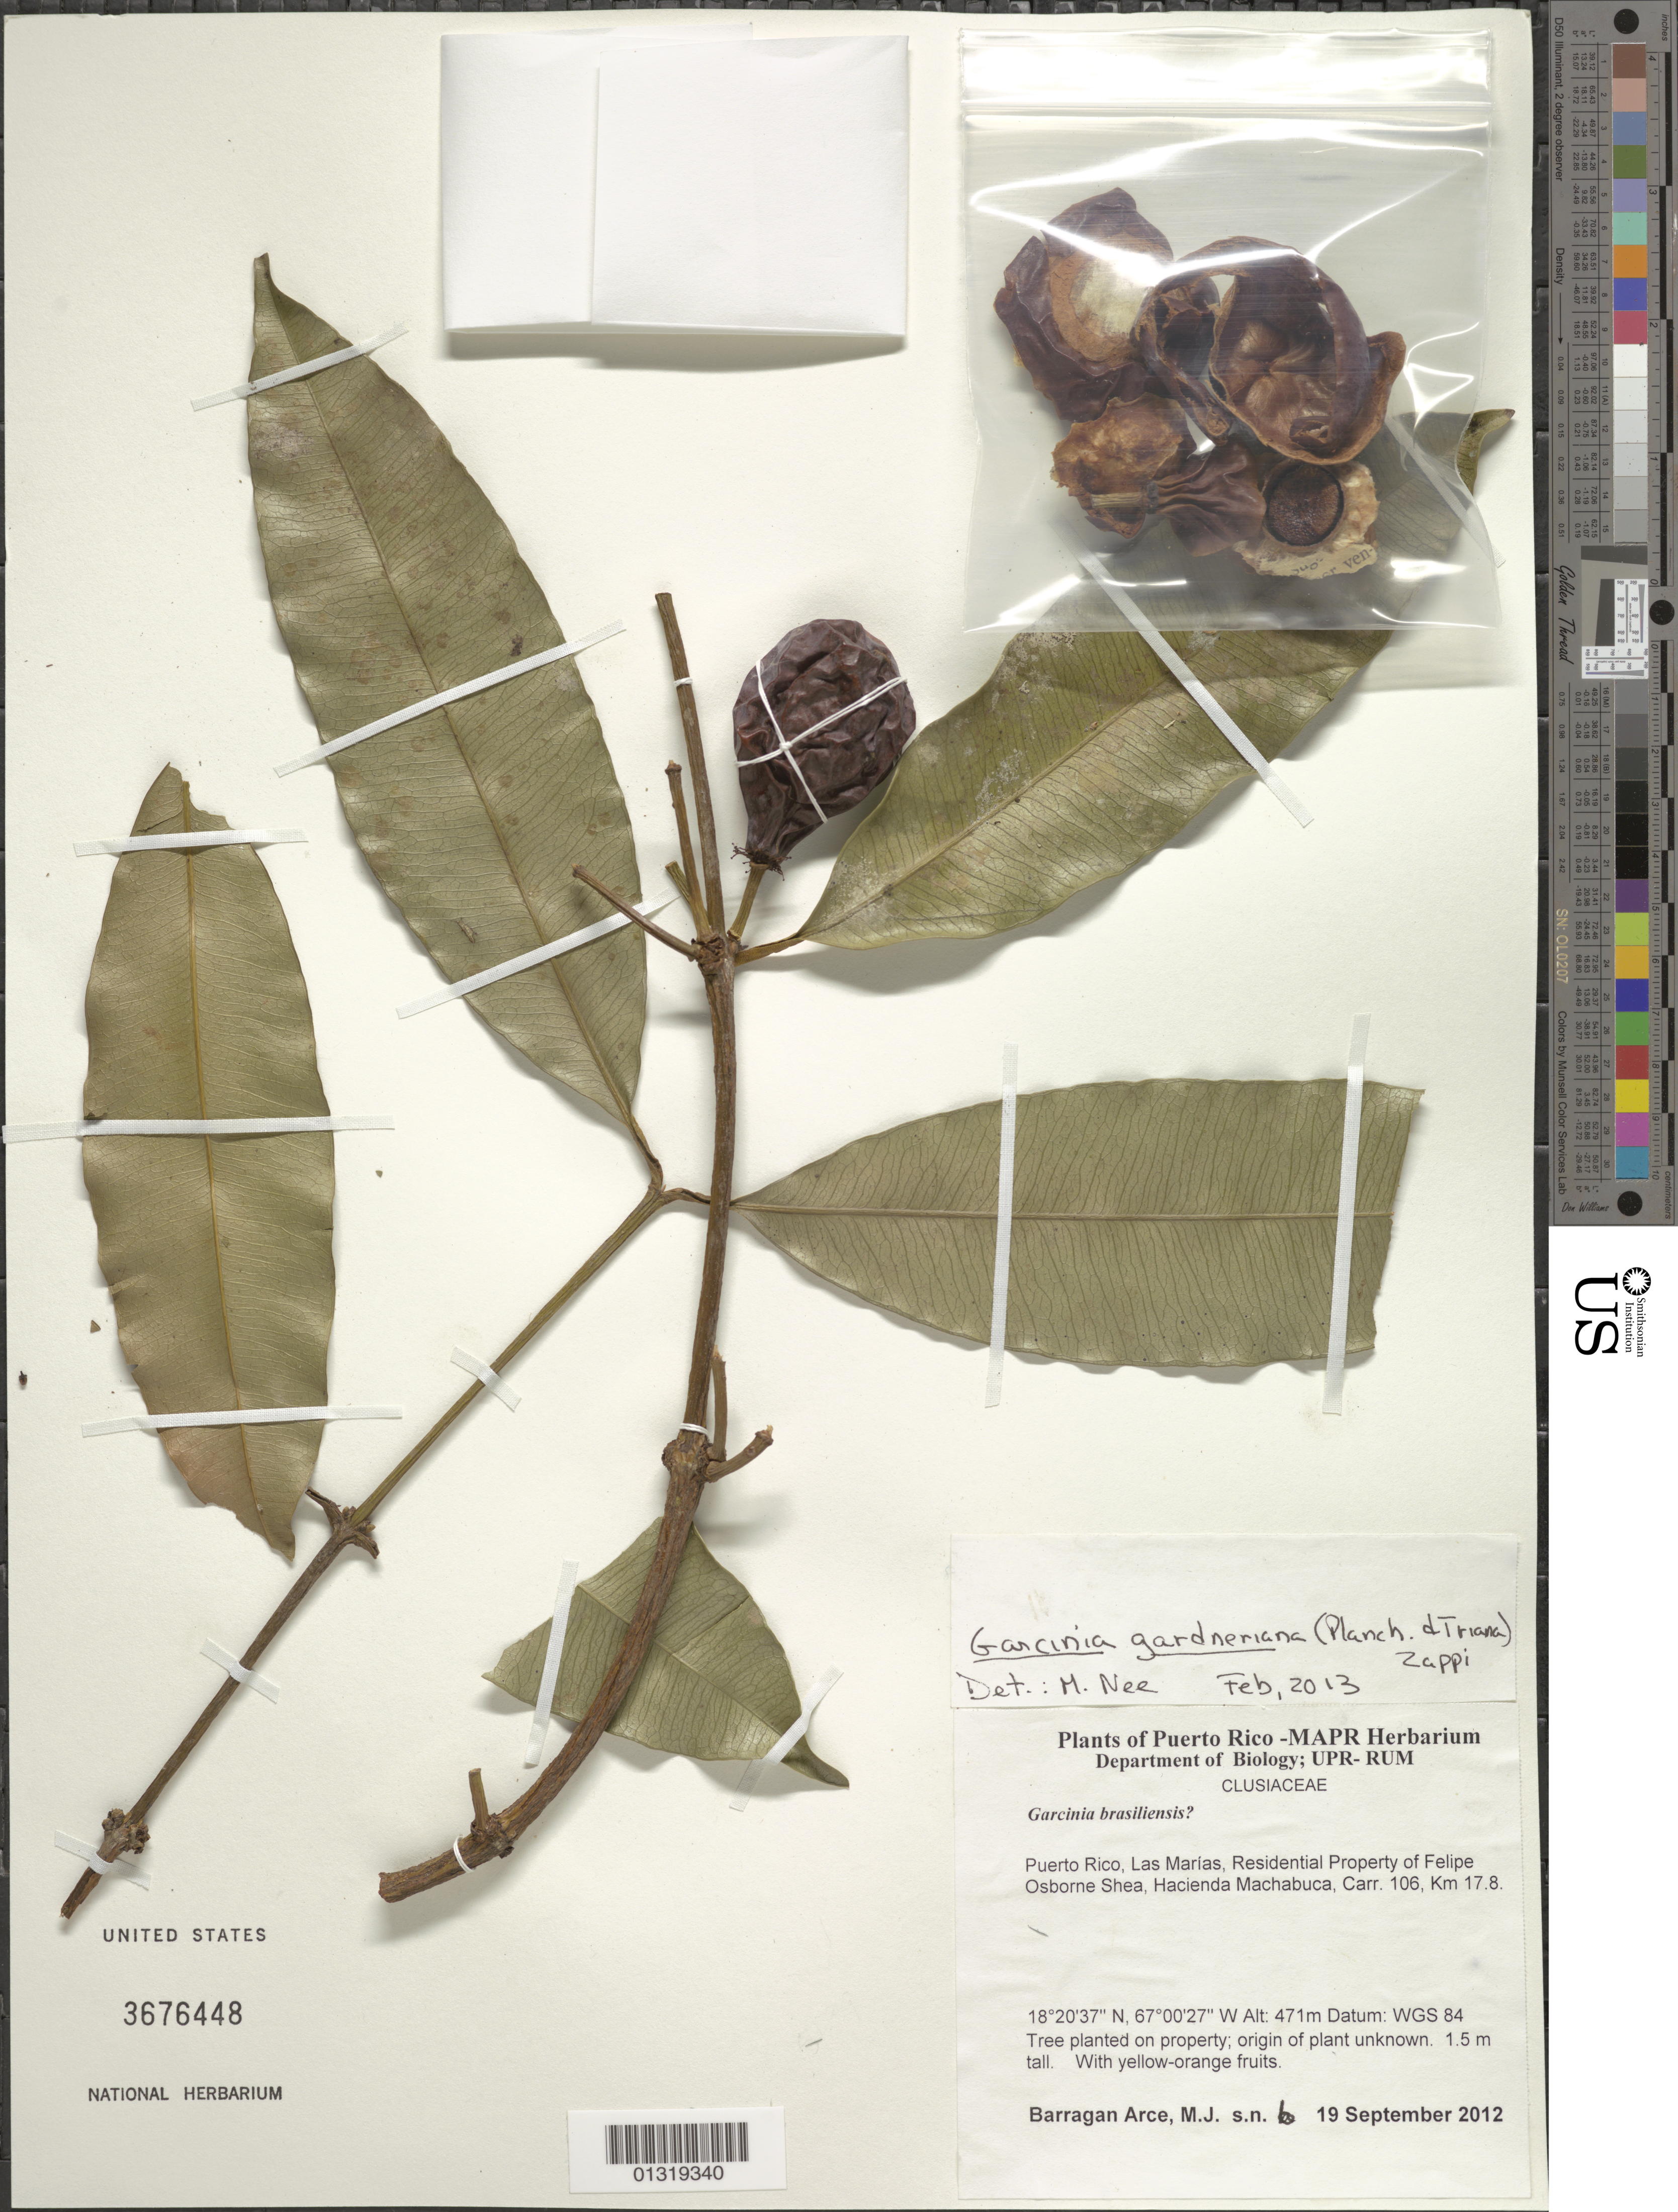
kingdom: Plantae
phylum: Tracheophyta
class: Magnoliopsida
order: Malpighiales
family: Clusiaceae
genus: Garcinia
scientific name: Garcinia gardneriana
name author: (Planch. & Triana) Zappi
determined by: Nee, Michael H.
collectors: M. Barragan Arce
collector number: s.n. b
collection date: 2012-09-19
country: Puerto Rico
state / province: Las Marías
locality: Residential property of Felipe Osborne Shea, Hacienda Machabuca, Carr. 106, km 17.8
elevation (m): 471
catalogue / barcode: US 3676448